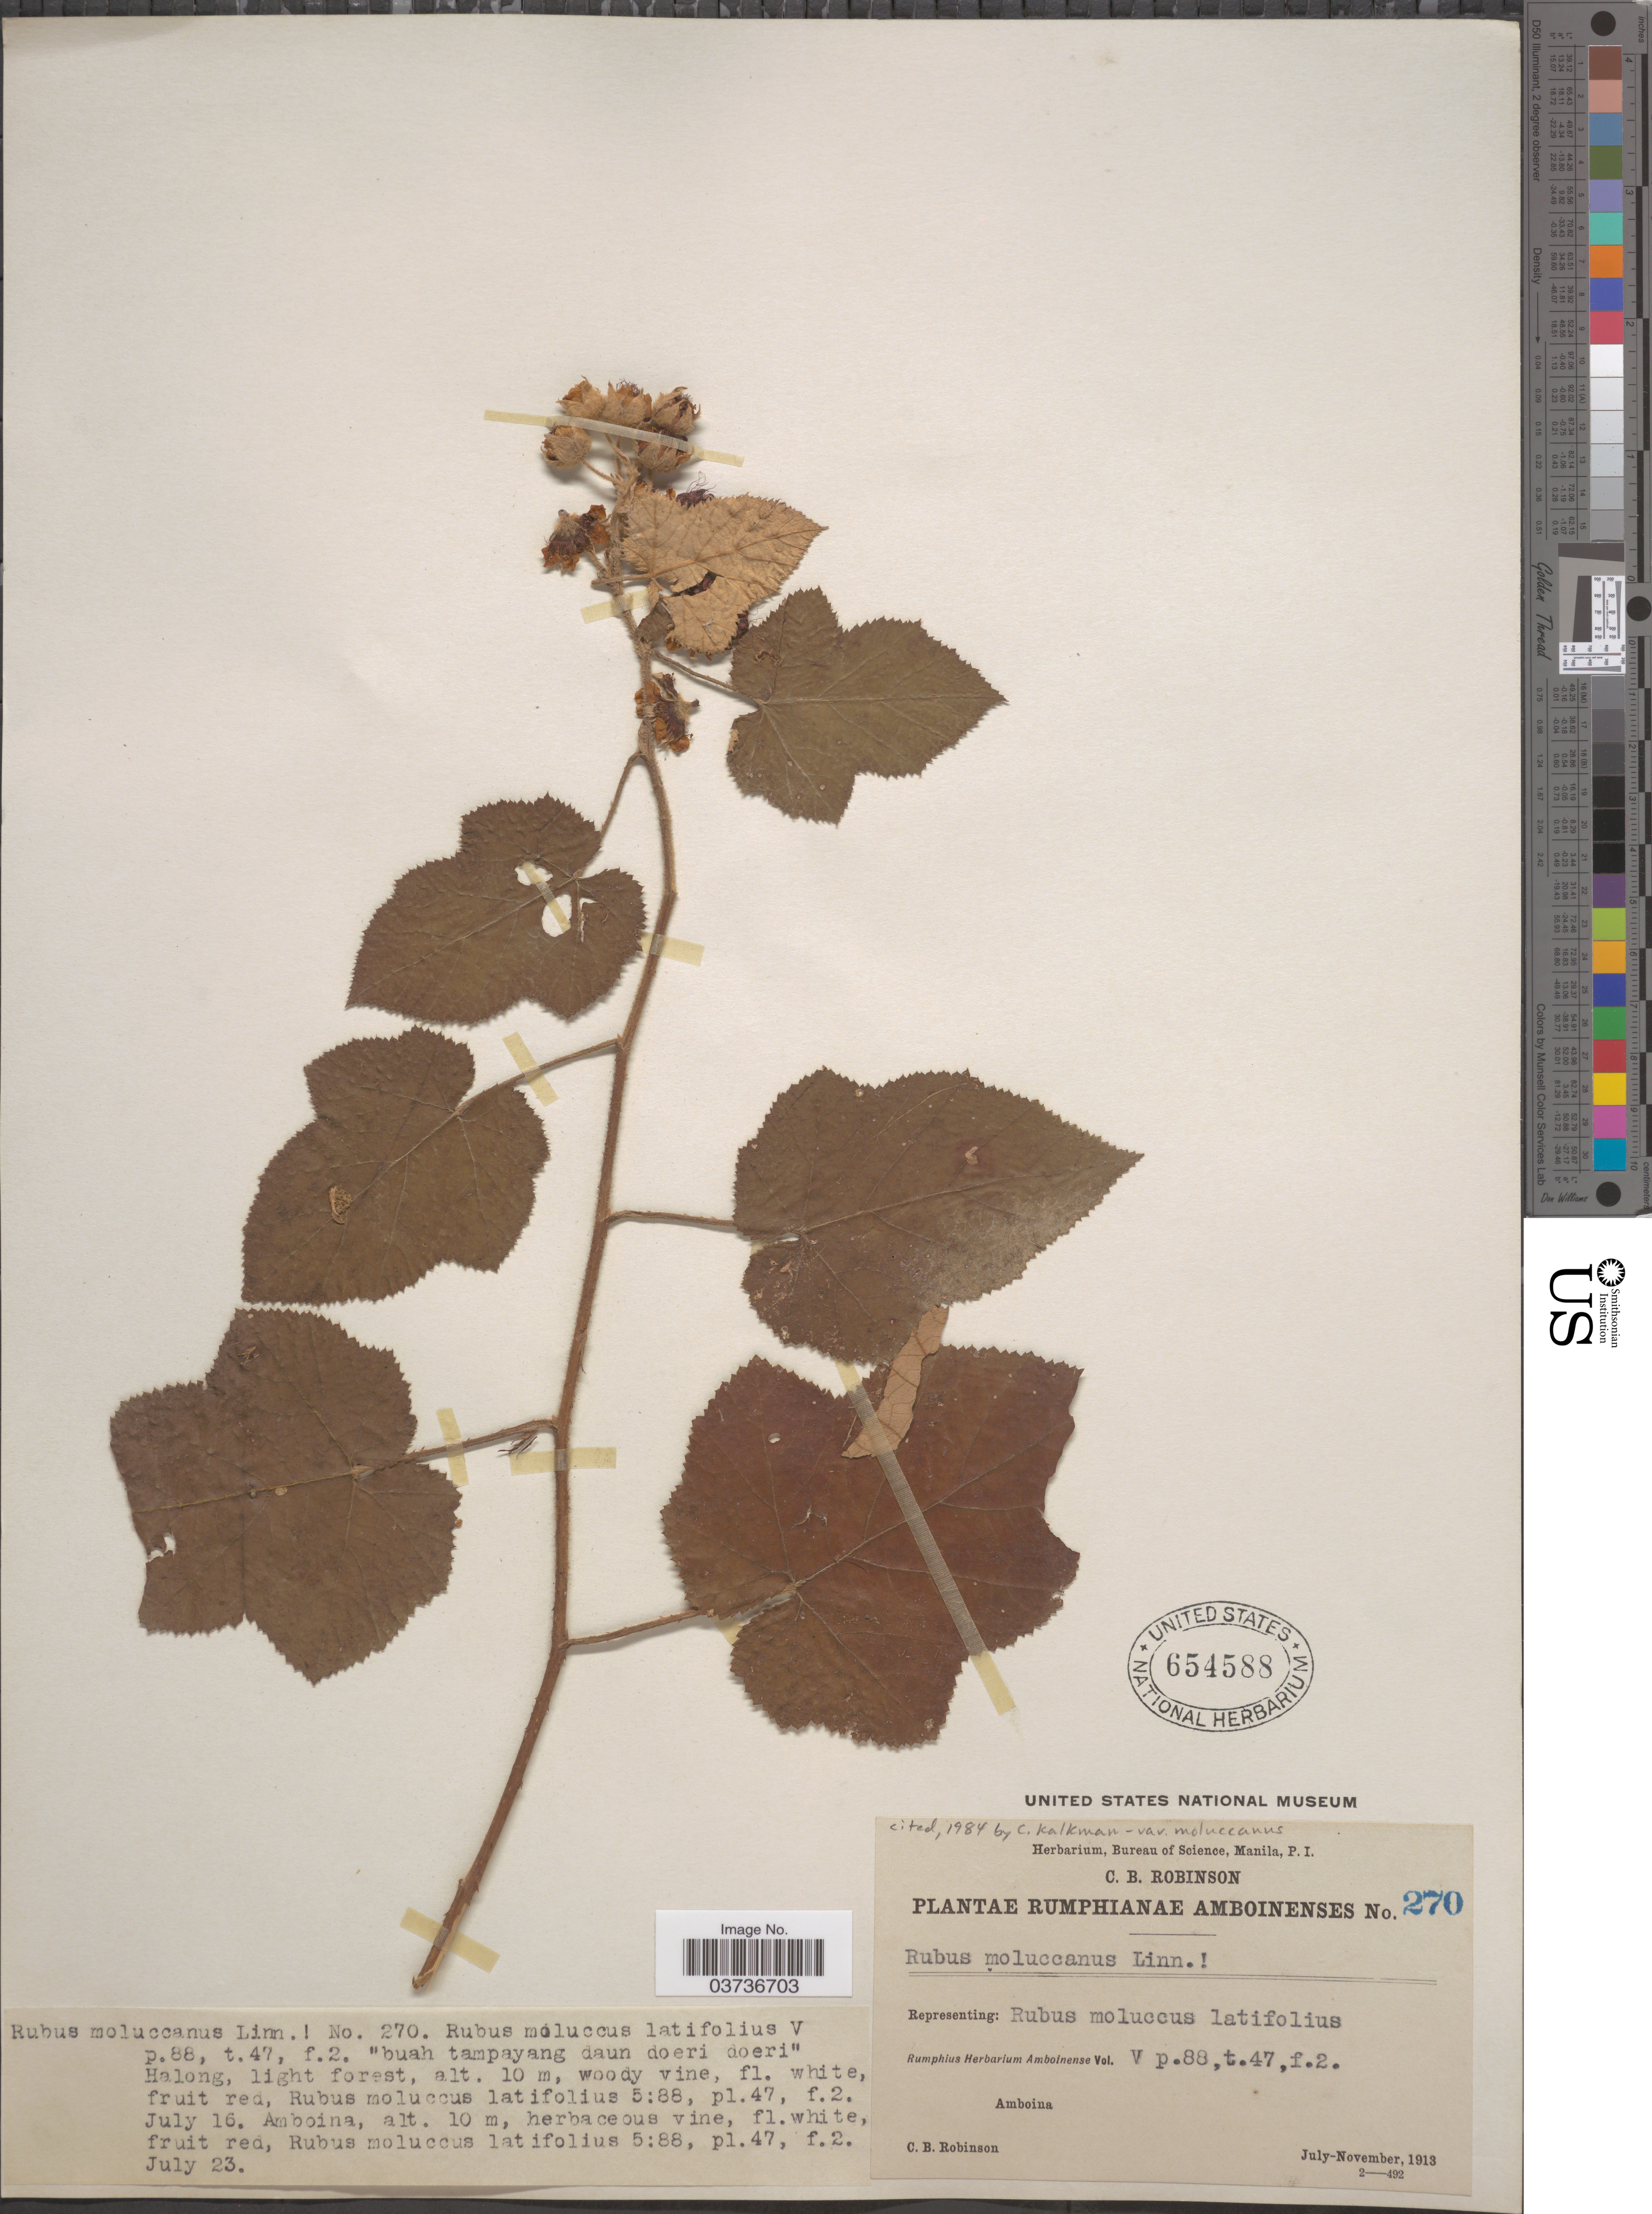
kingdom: Plantae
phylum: Tracheophyta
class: Magnoliopsida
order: Rosales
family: Rosaceae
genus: Rubus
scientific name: Rubus moluccanus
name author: L.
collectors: C. Robinson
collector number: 270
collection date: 1913-07-23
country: Indonesia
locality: Amboina.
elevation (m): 10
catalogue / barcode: US 654588